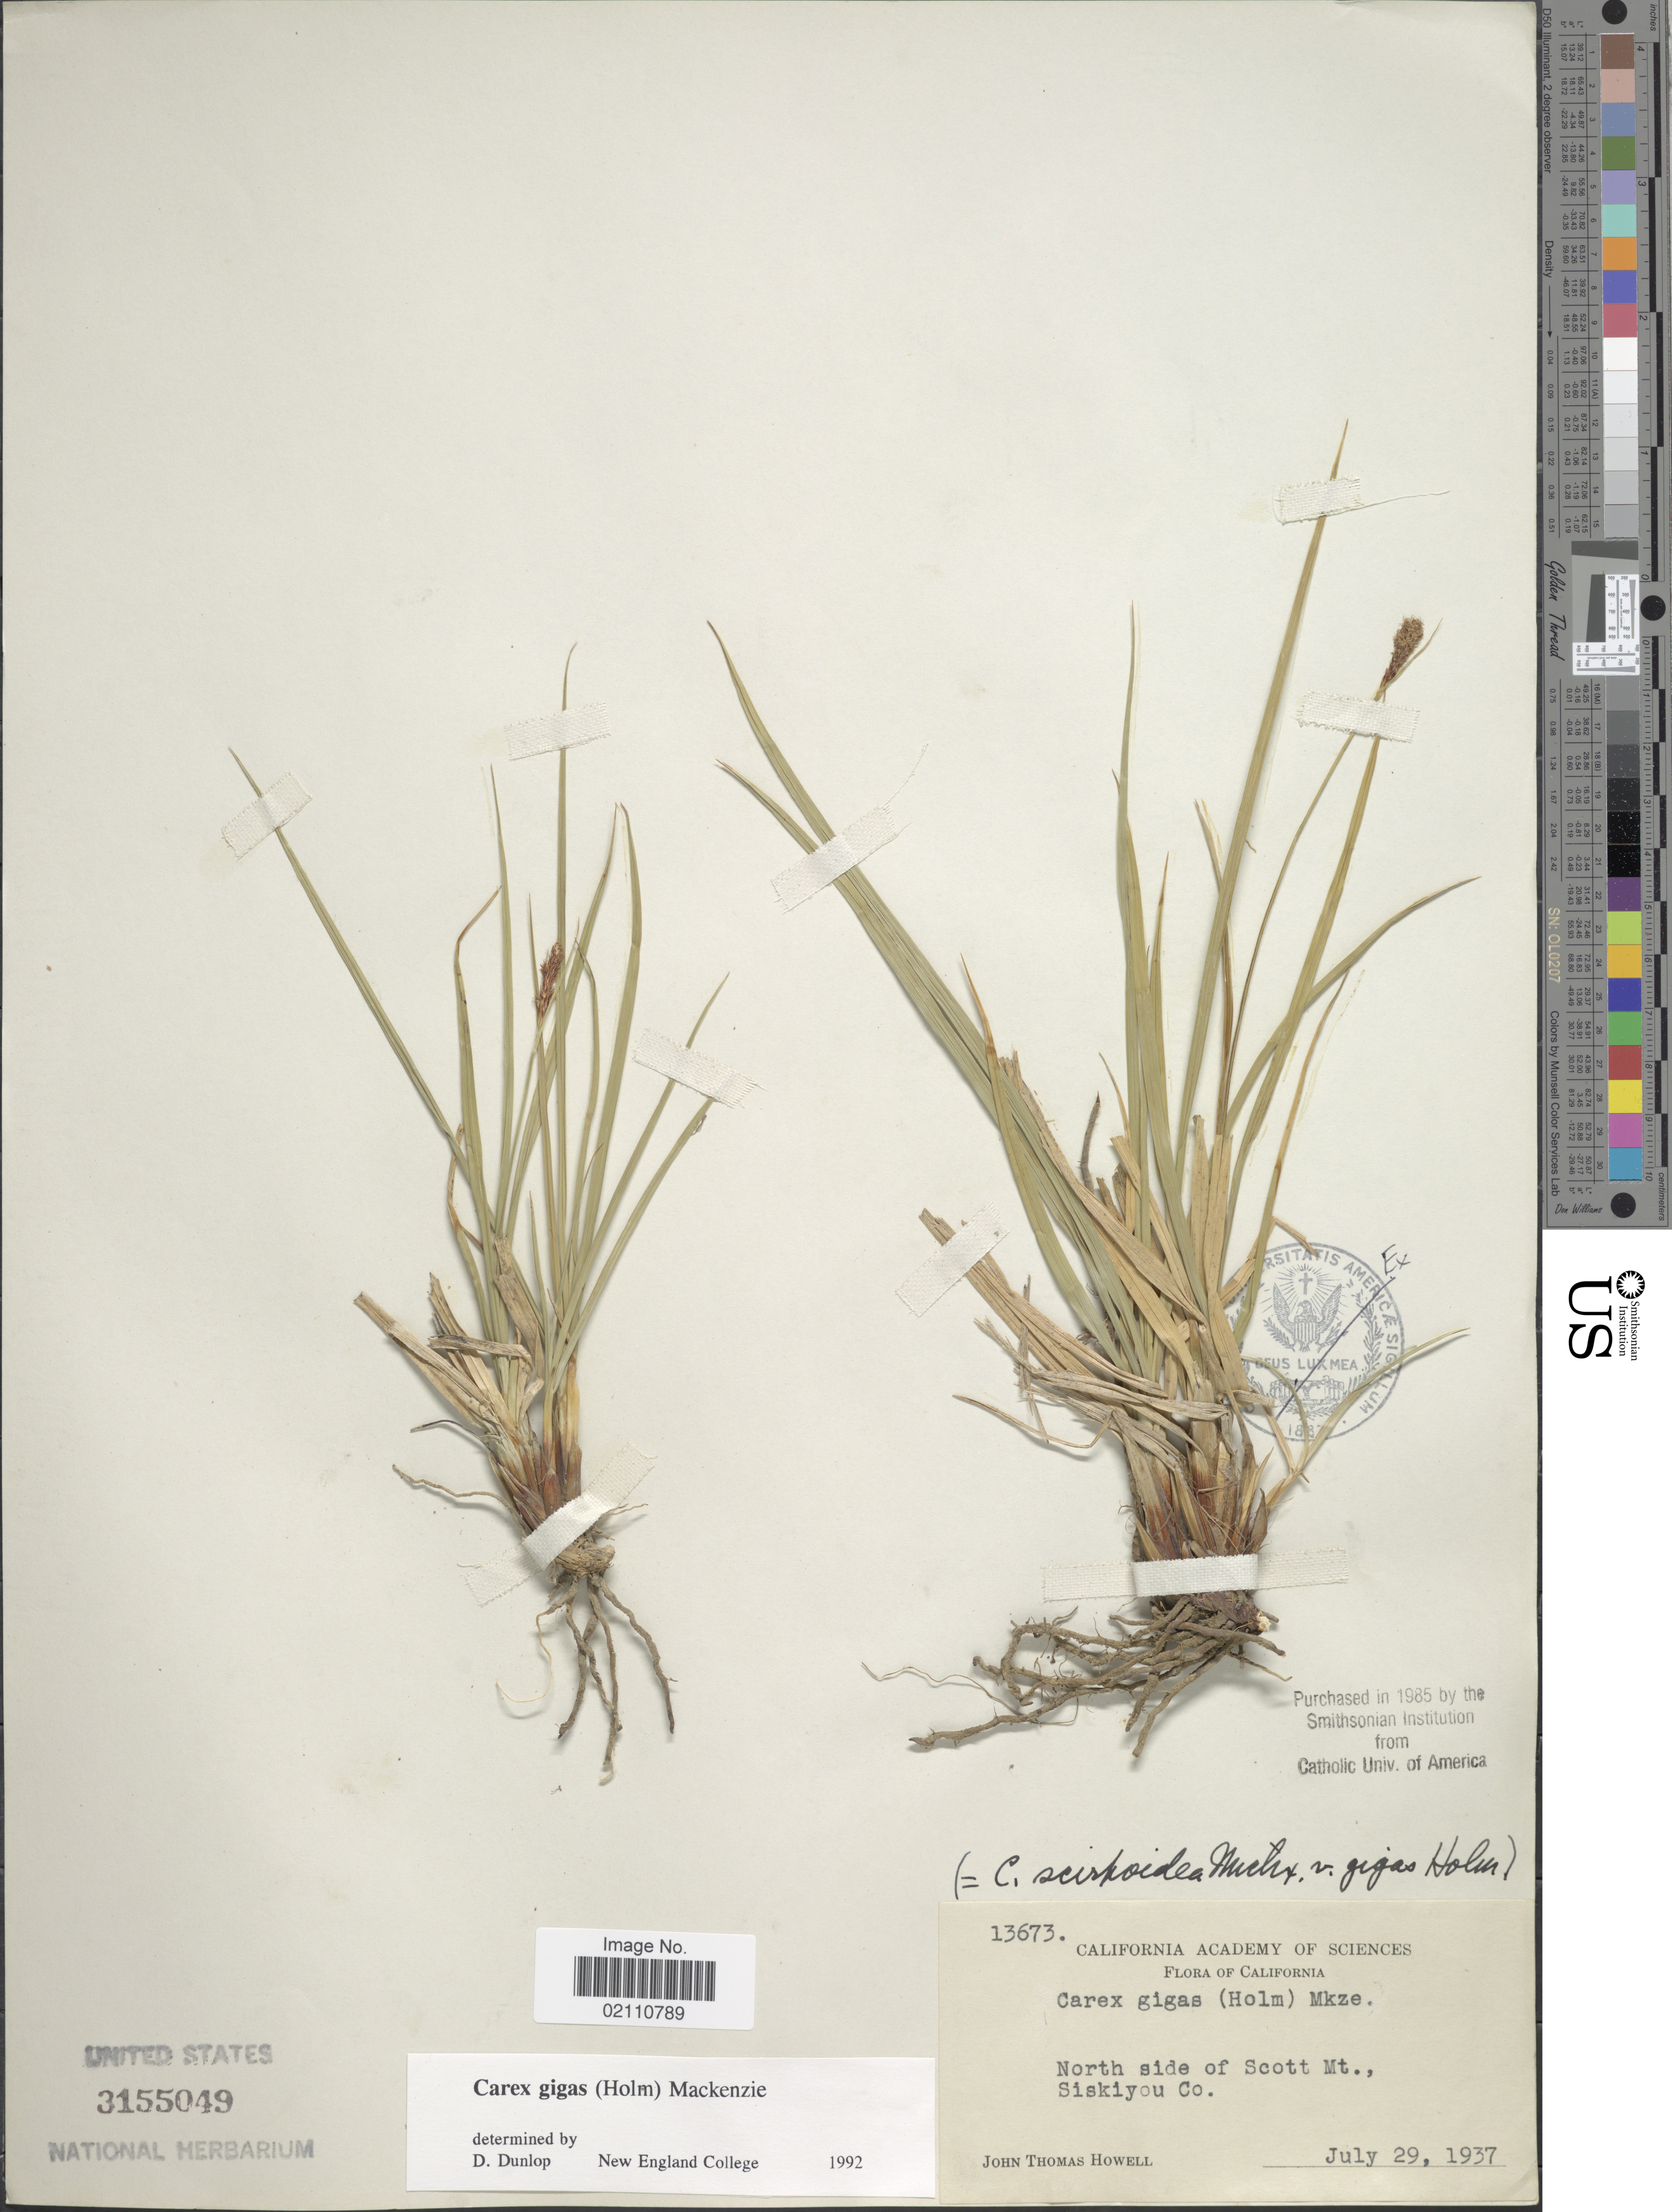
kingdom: Plantae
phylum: Tracheophyta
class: Liliopsida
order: Poales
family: Cyperaceae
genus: Carex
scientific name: Carex scabriuscula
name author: Mack.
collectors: J. T. Howell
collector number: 13673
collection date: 1937-07-29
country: United States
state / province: California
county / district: Siskiyou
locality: North side of Scott Mt., Siskiyou Co.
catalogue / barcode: US 3155049